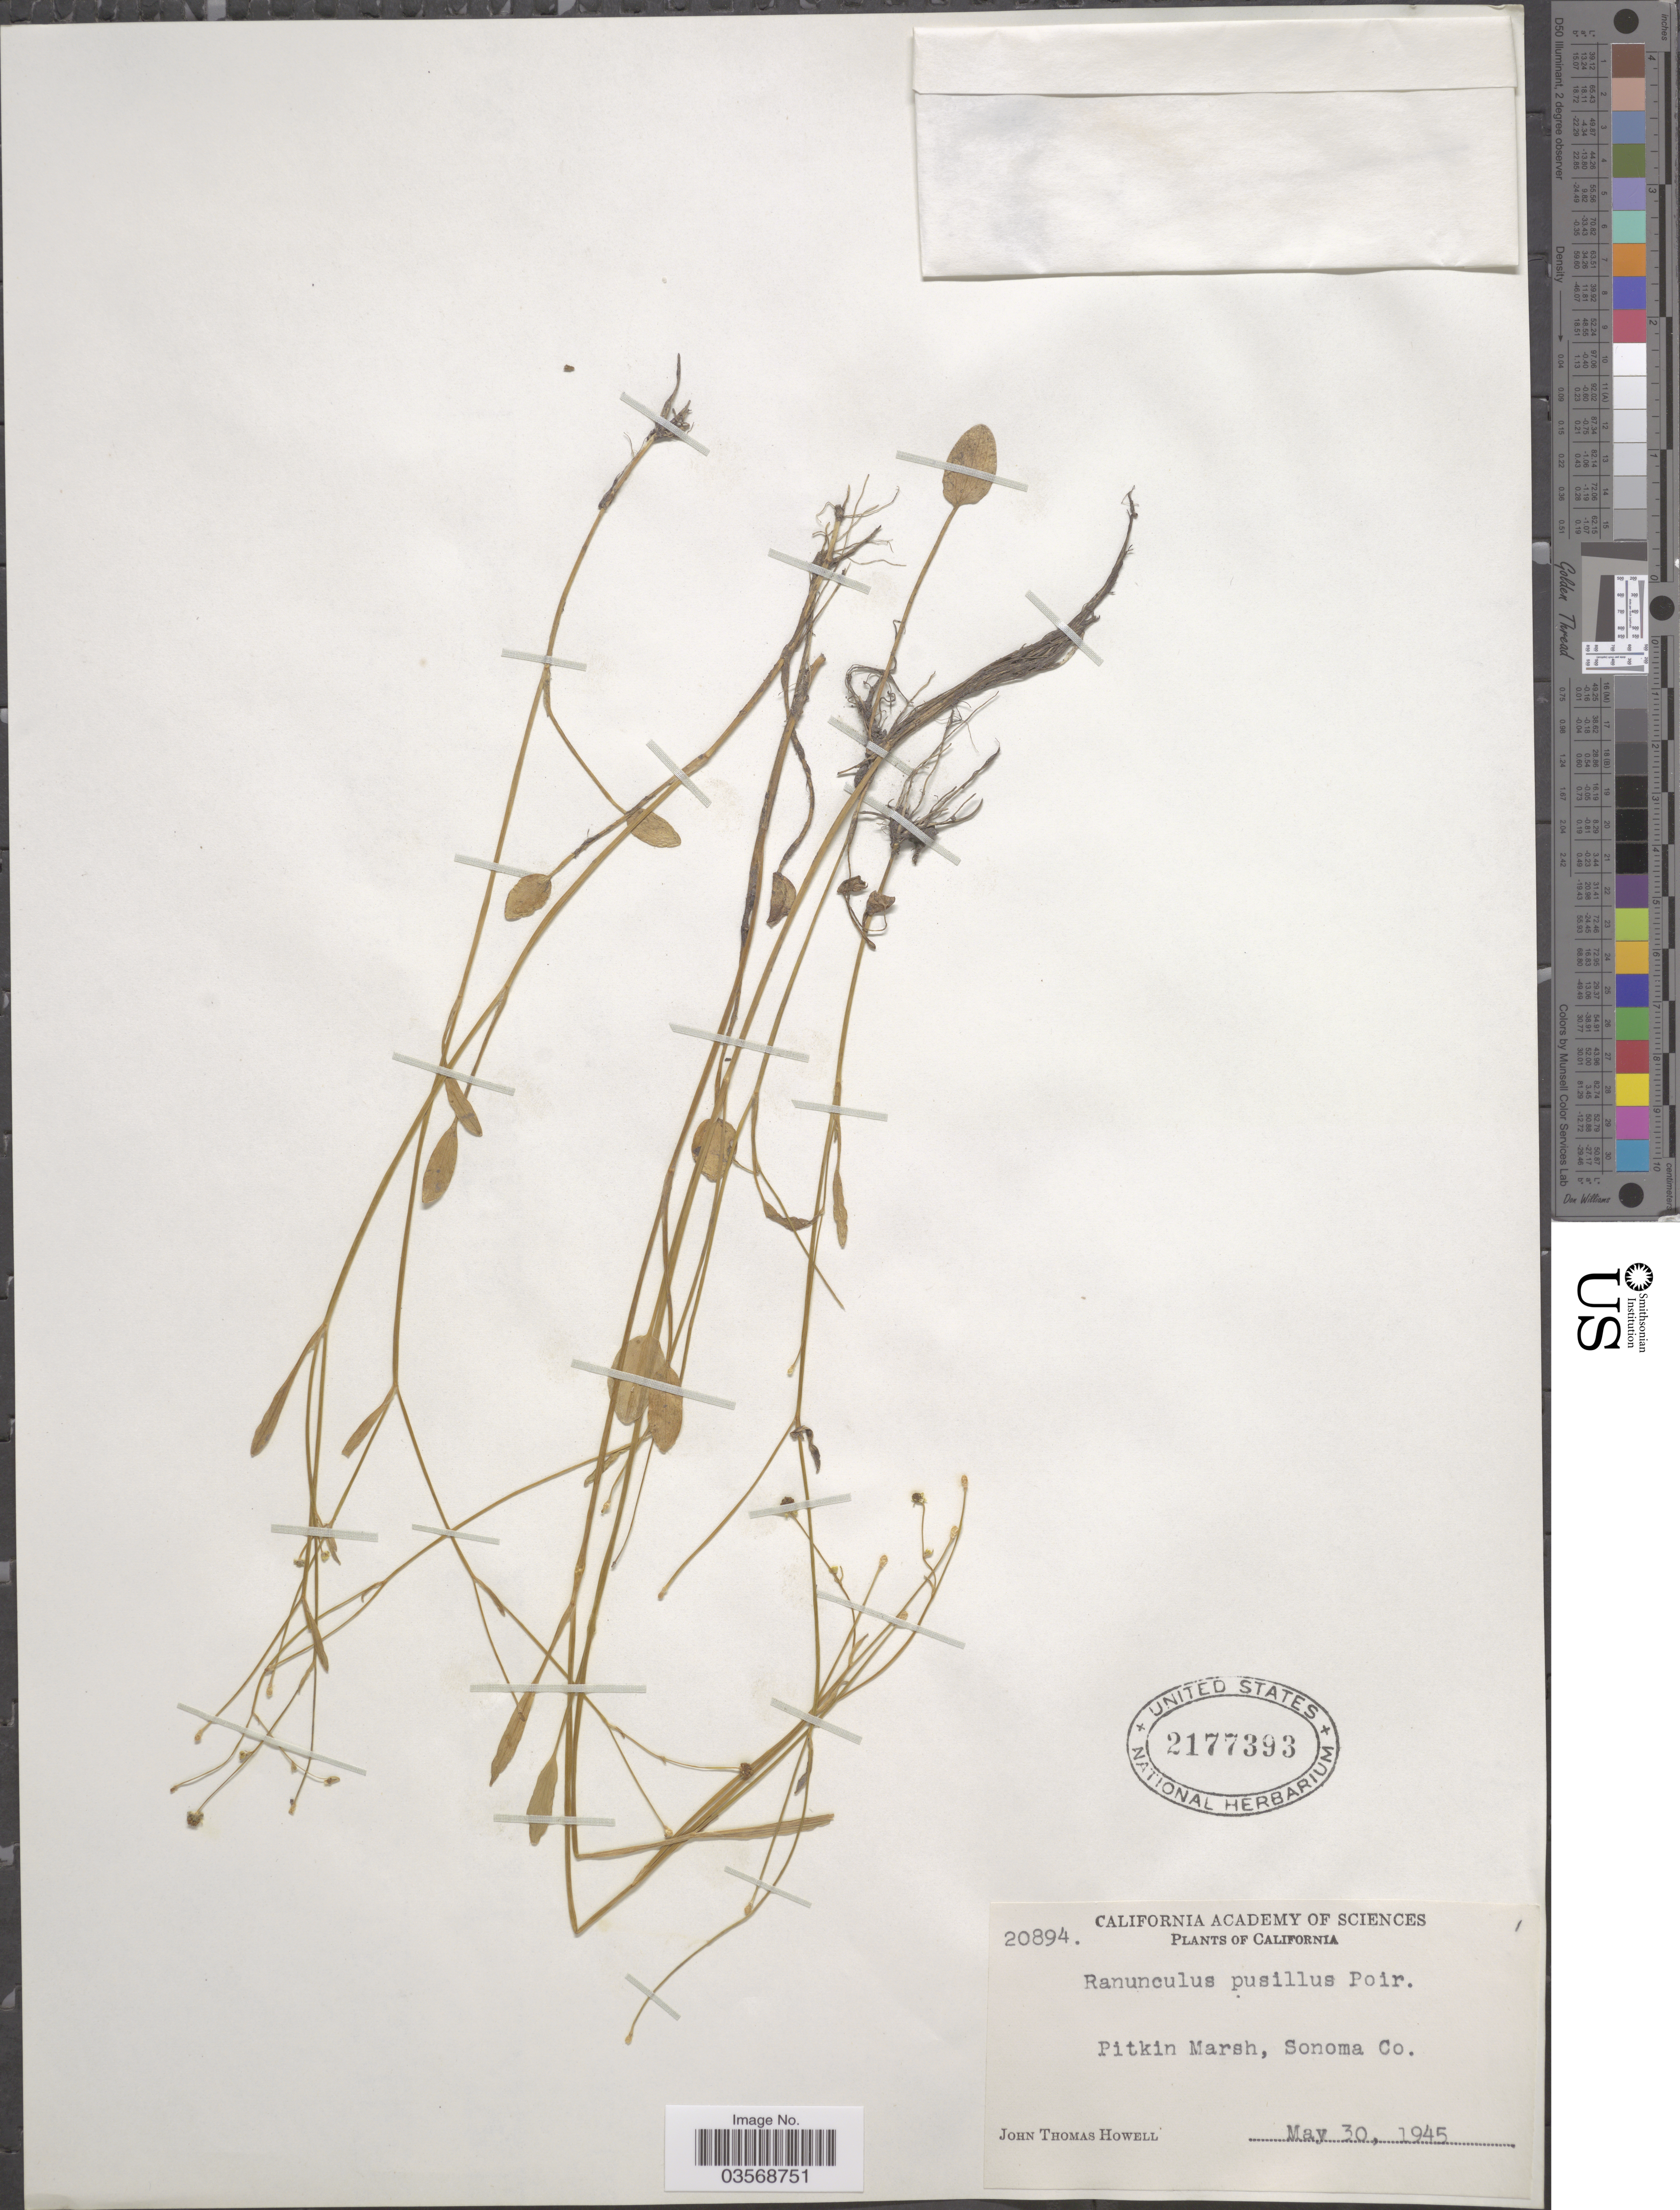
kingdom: Plantae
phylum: Tracheophyta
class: Magnoliopsida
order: Ranunculales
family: Ranunculaceae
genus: Ranunculus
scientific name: Ranunculus pusillus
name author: Poir.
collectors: J. T. Howell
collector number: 20894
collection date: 1945-05-30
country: United States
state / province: California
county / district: Sonoma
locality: Pitkin Marsh, Sonoma Co.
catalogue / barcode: US 2177393